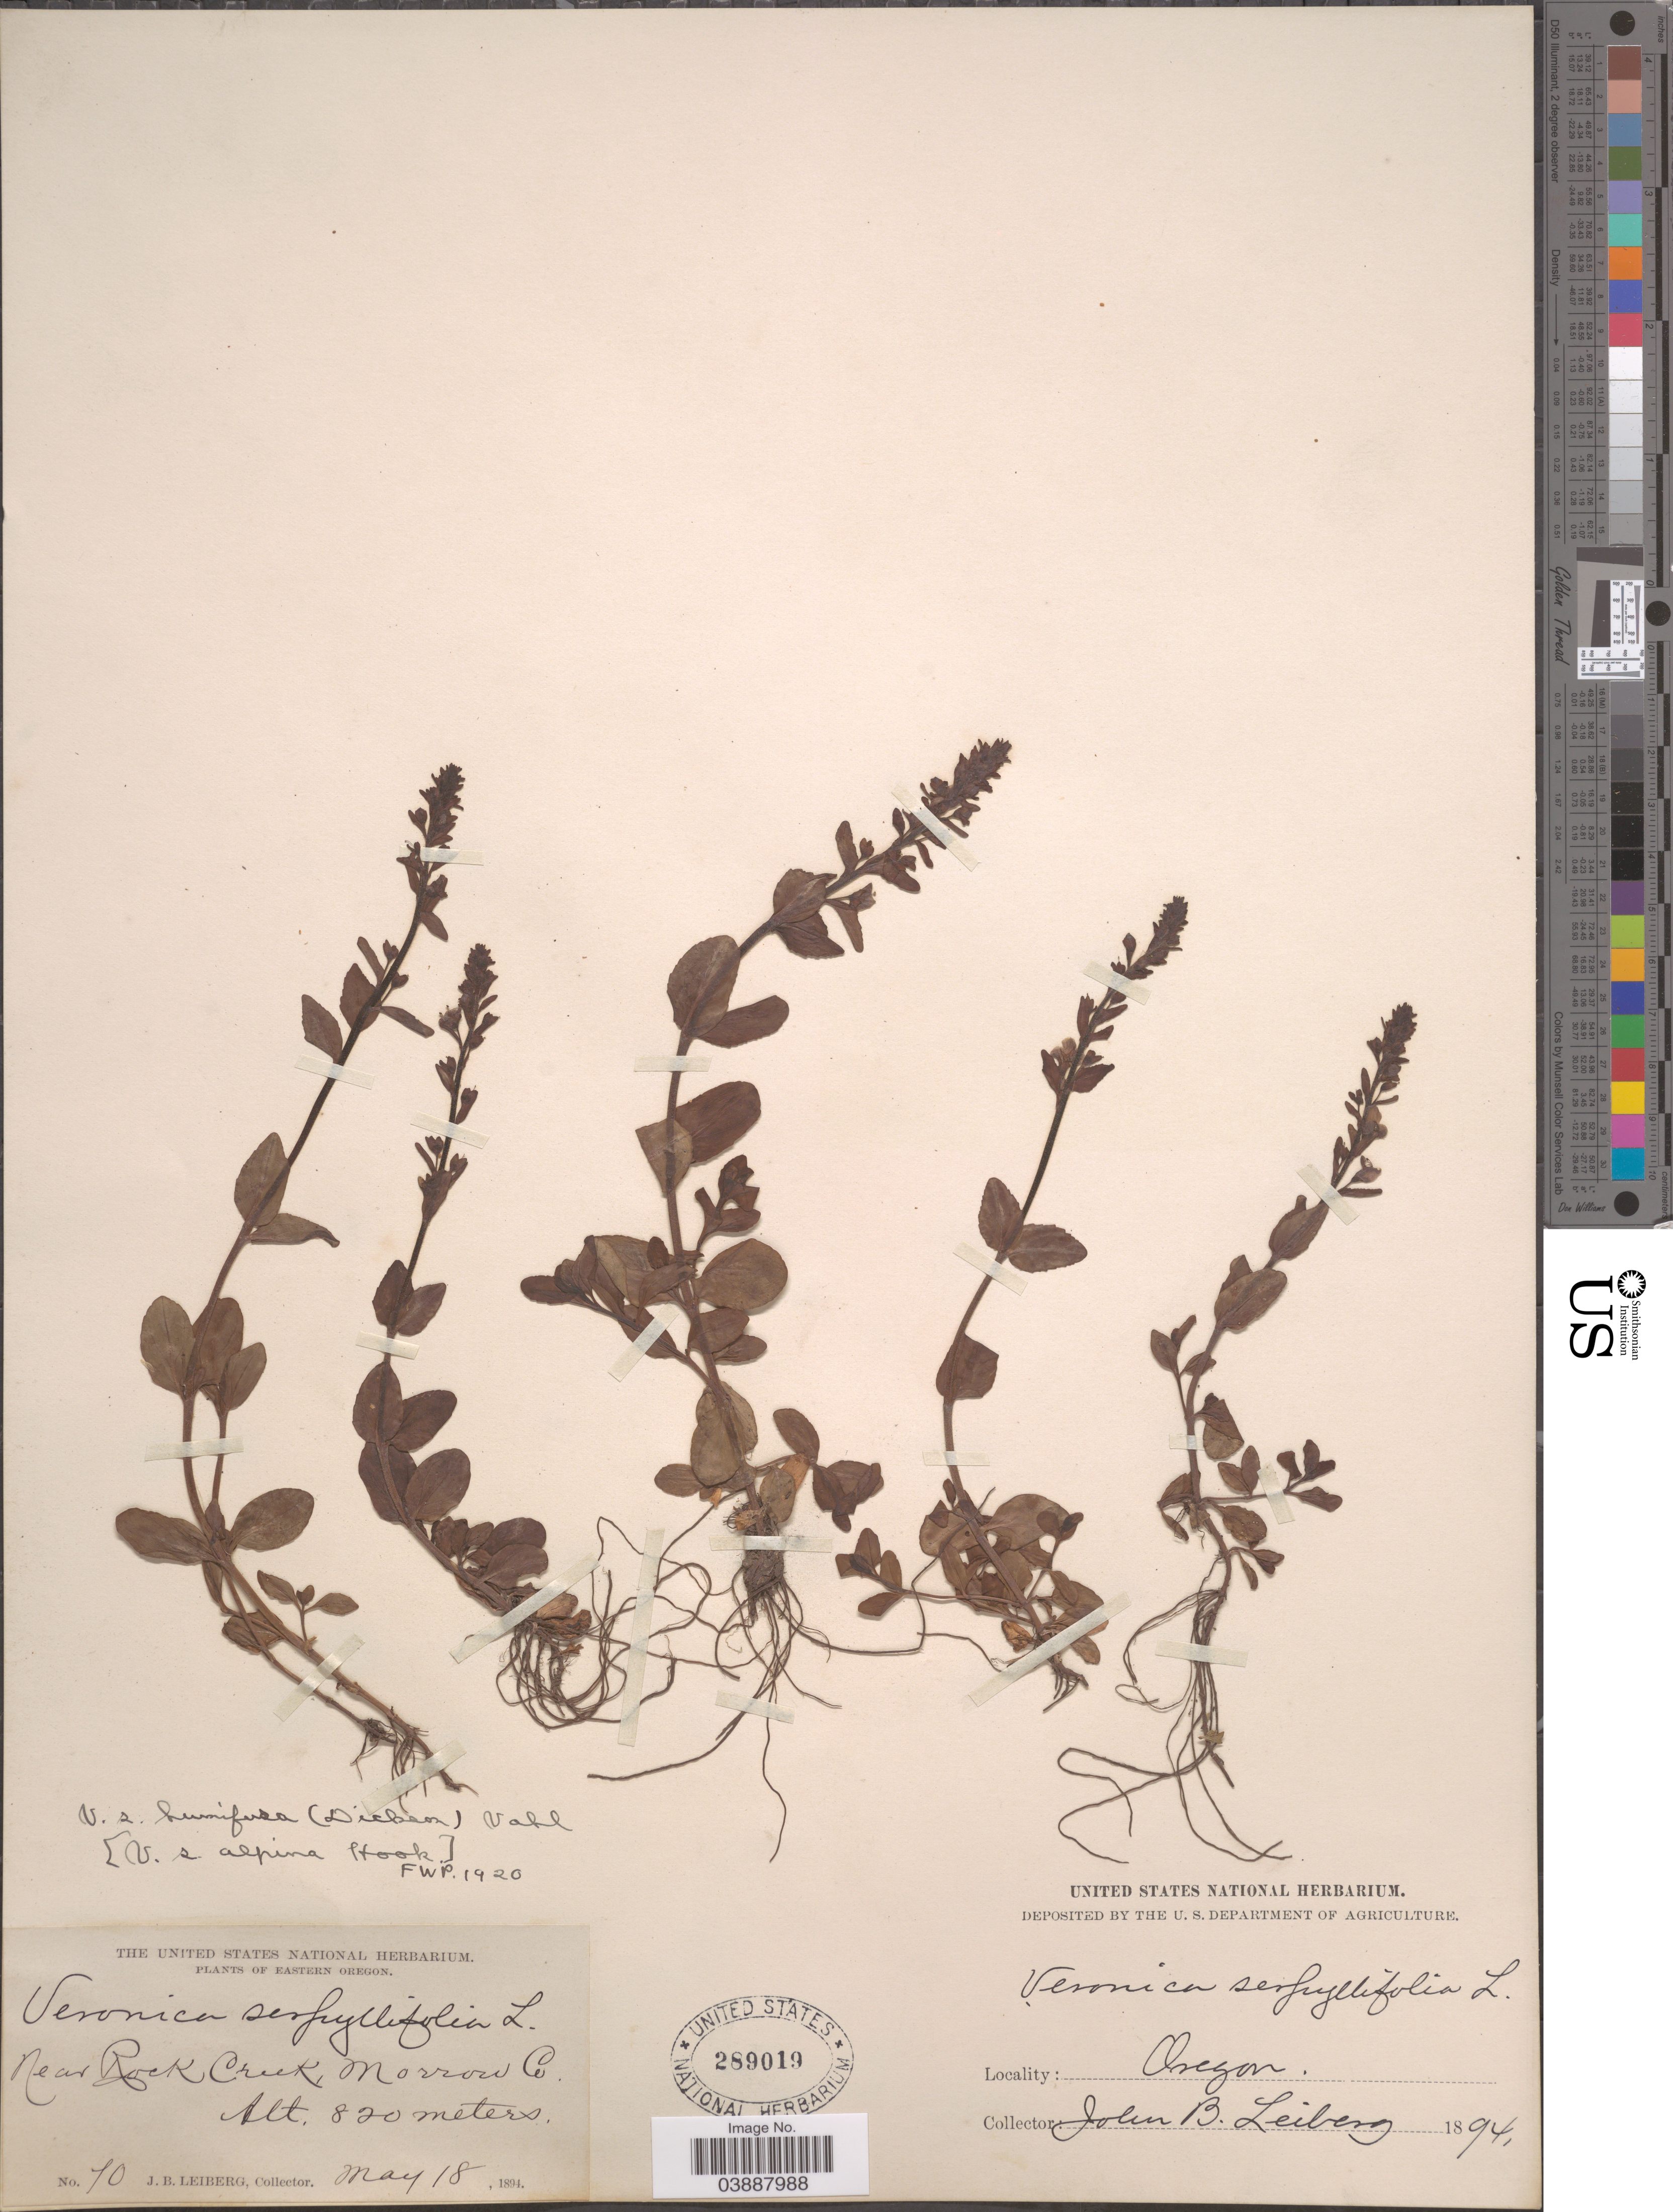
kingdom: Plantae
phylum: Tracheophyta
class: Magnoliopsida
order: Lamiales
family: Plantaginaceae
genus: Veronica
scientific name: Veronica serpyllifolia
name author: L.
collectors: J. B. Leiberg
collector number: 70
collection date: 1894-05-18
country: United States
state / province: Oregon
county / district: Morrow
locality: Eastern Oregon. Near Rock Creek, Morrow Co.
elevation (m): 820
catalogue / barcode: US 289019